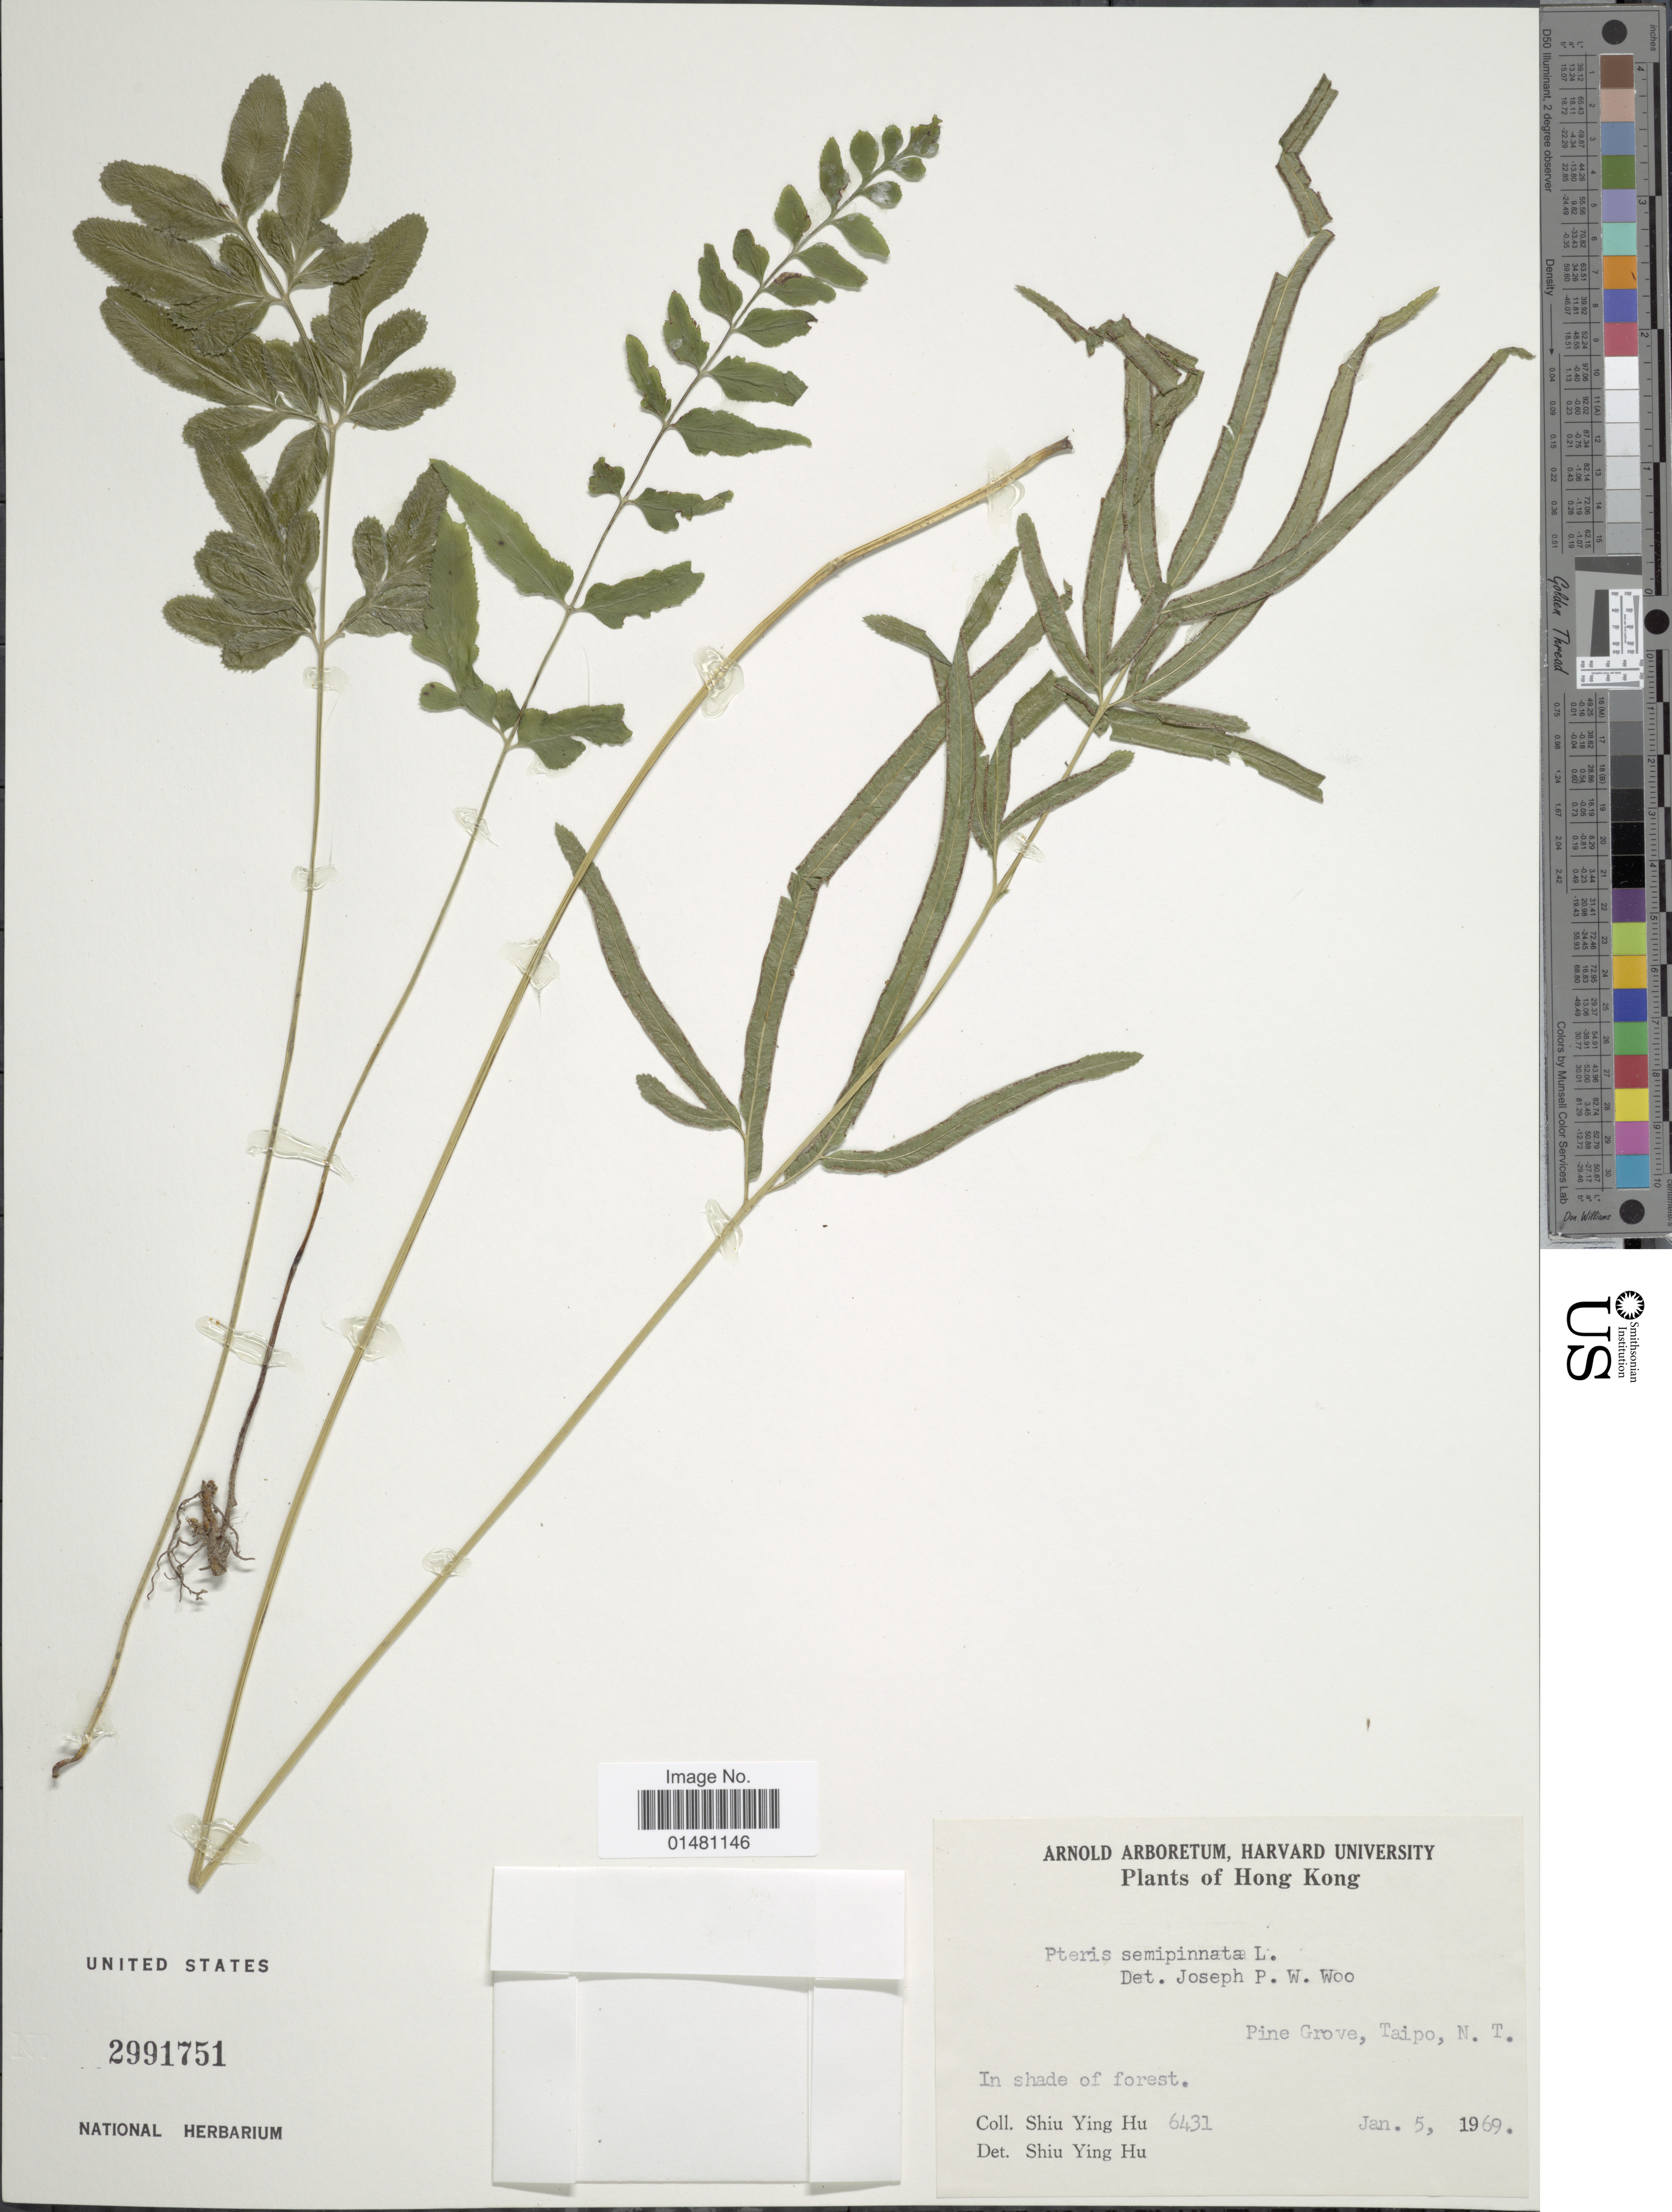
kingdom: Plantae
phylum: Tracheophyta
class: Polypodiopsida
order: Polypodiales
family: Pteridaceae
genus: Pteris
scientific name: Pteris semipinnata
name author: L.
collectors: S. Y. Hu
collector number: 6431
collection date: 1969-01-05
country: China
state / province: Hong Kong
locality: Pine Grove, Taipo, N.T. In shade of forest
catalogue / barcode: US 2991751